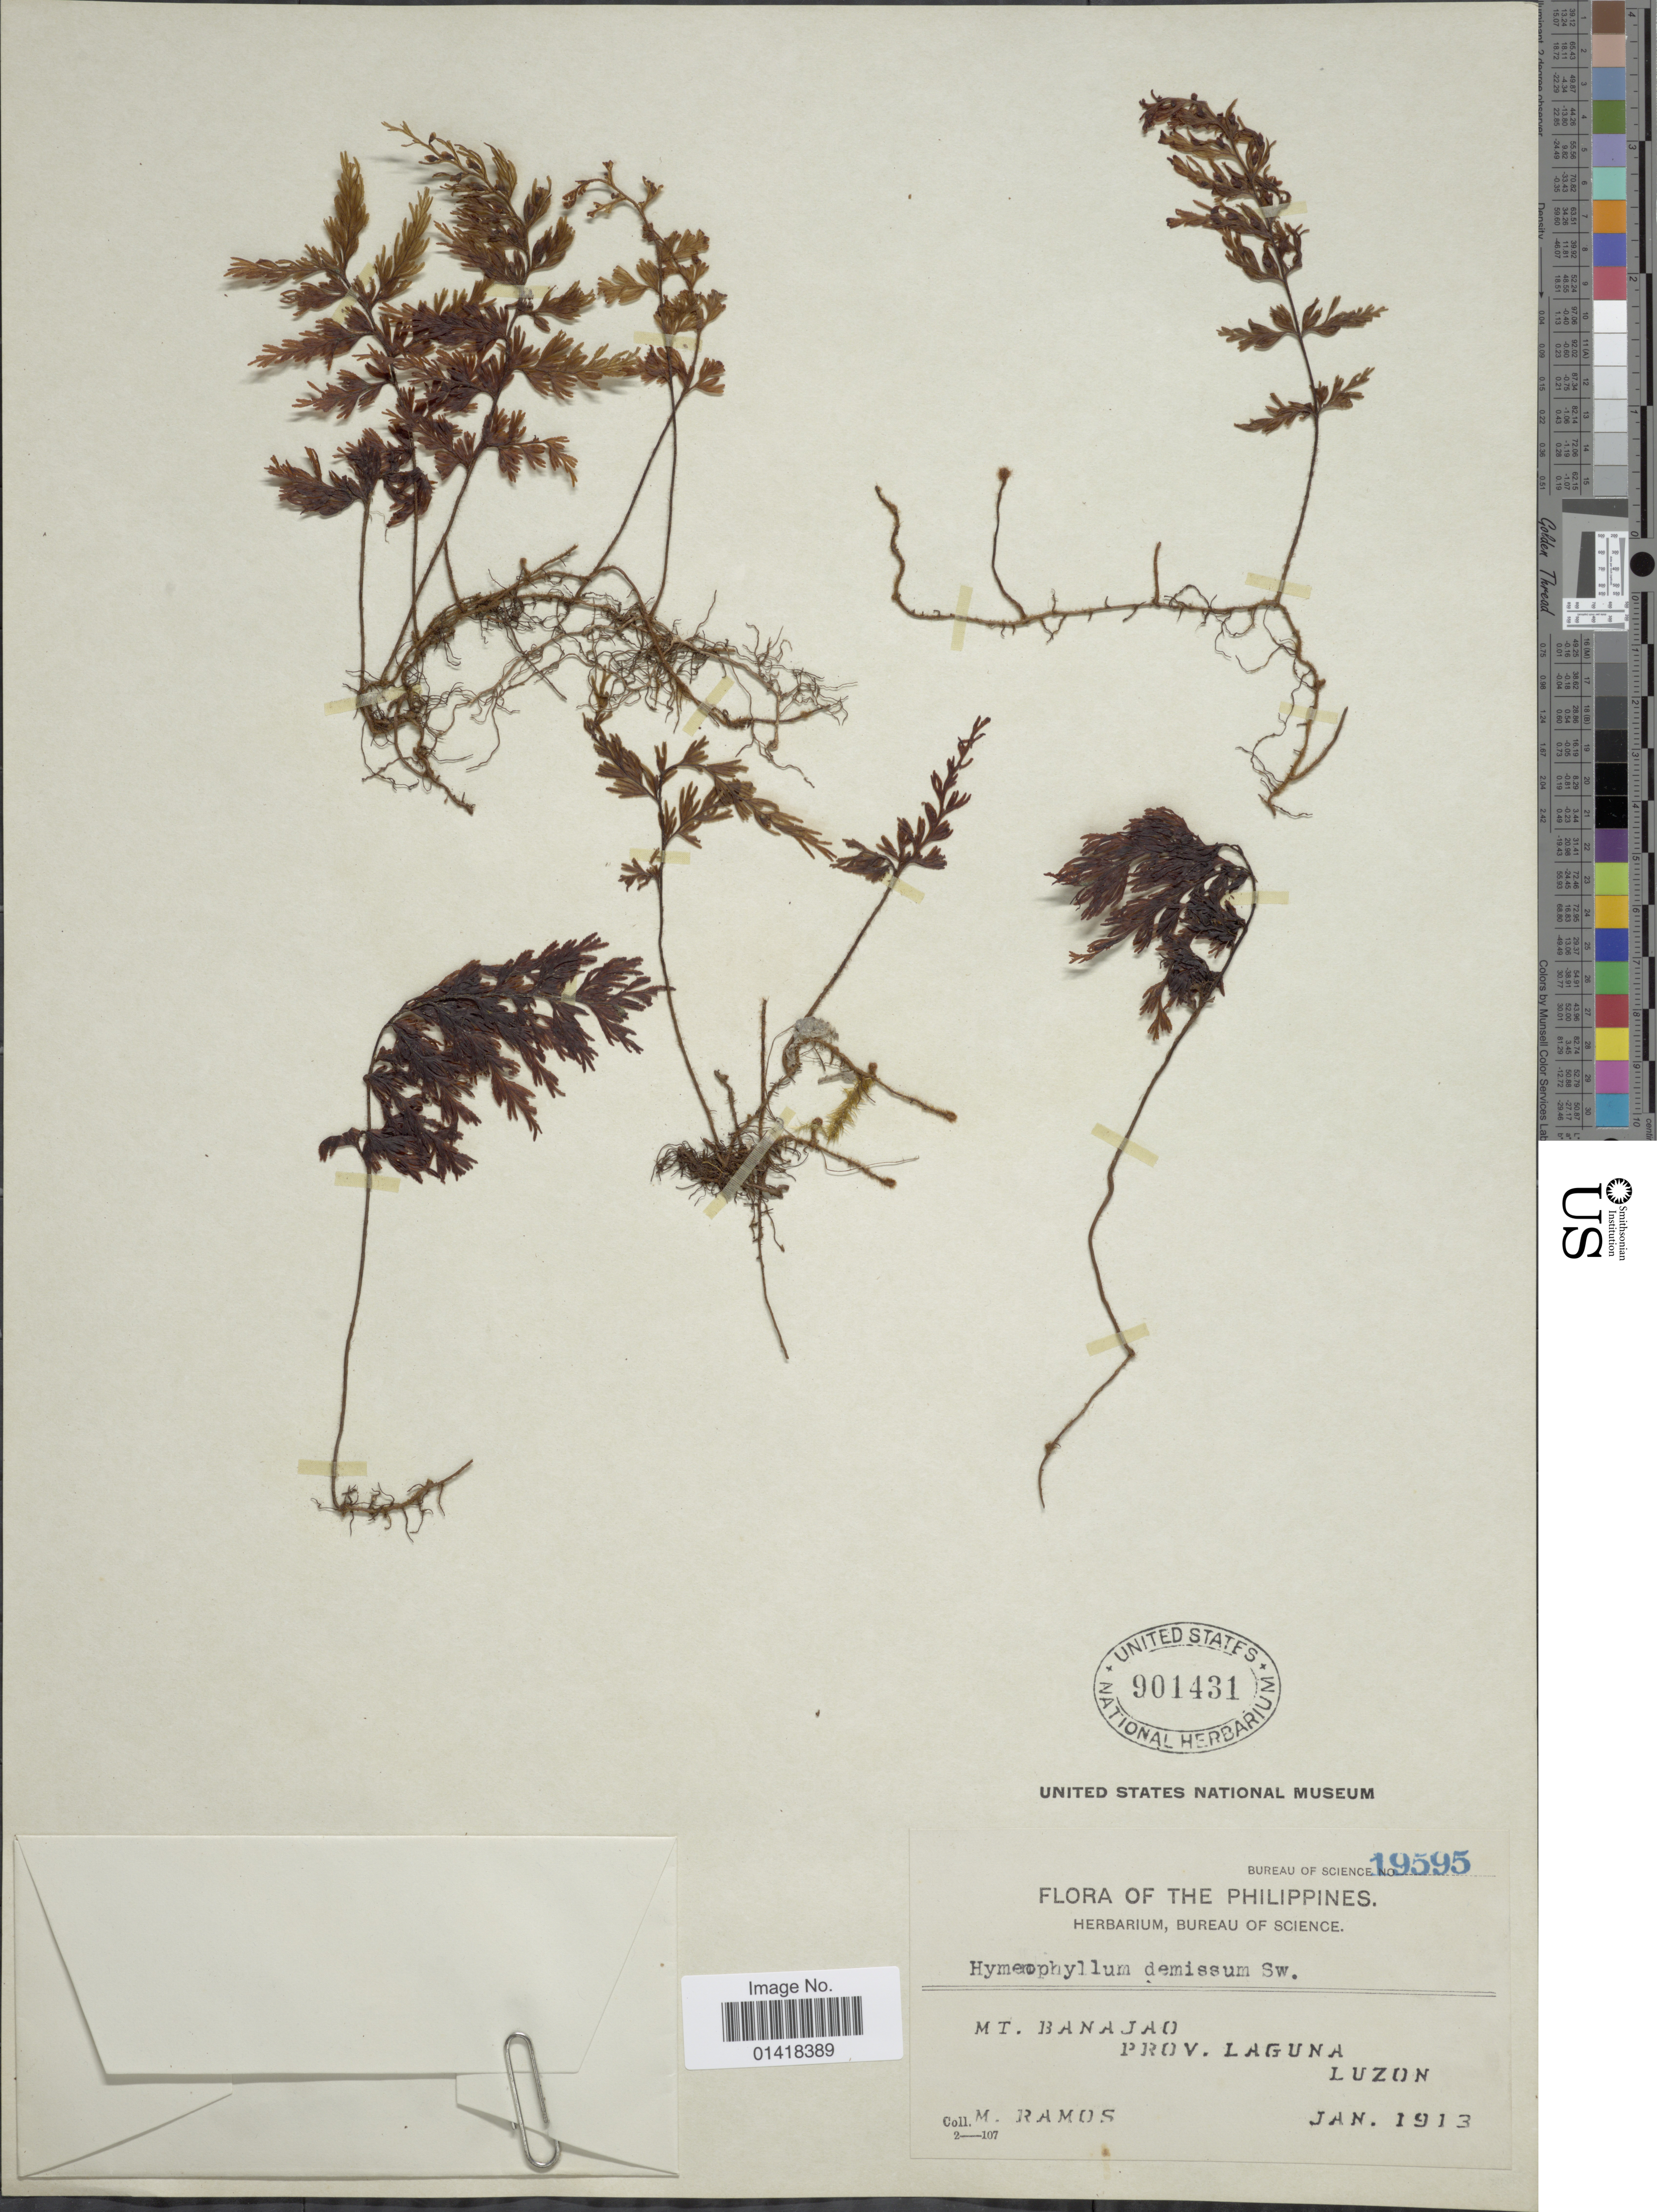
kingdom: Plantae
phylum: Tracheophyta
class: Polypodiopsida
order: Hymenophyllales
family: Hymenophyllaceae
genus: Hymenophyllum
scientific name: Hymenophyllum modestum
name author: Bosch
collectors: M. Ramos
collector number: Bureau of Science 19595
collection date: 1913-01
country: Philippines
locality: The Philippines. Mt. Banajao. Prov. Laguna Luzon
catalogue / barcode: US 901431